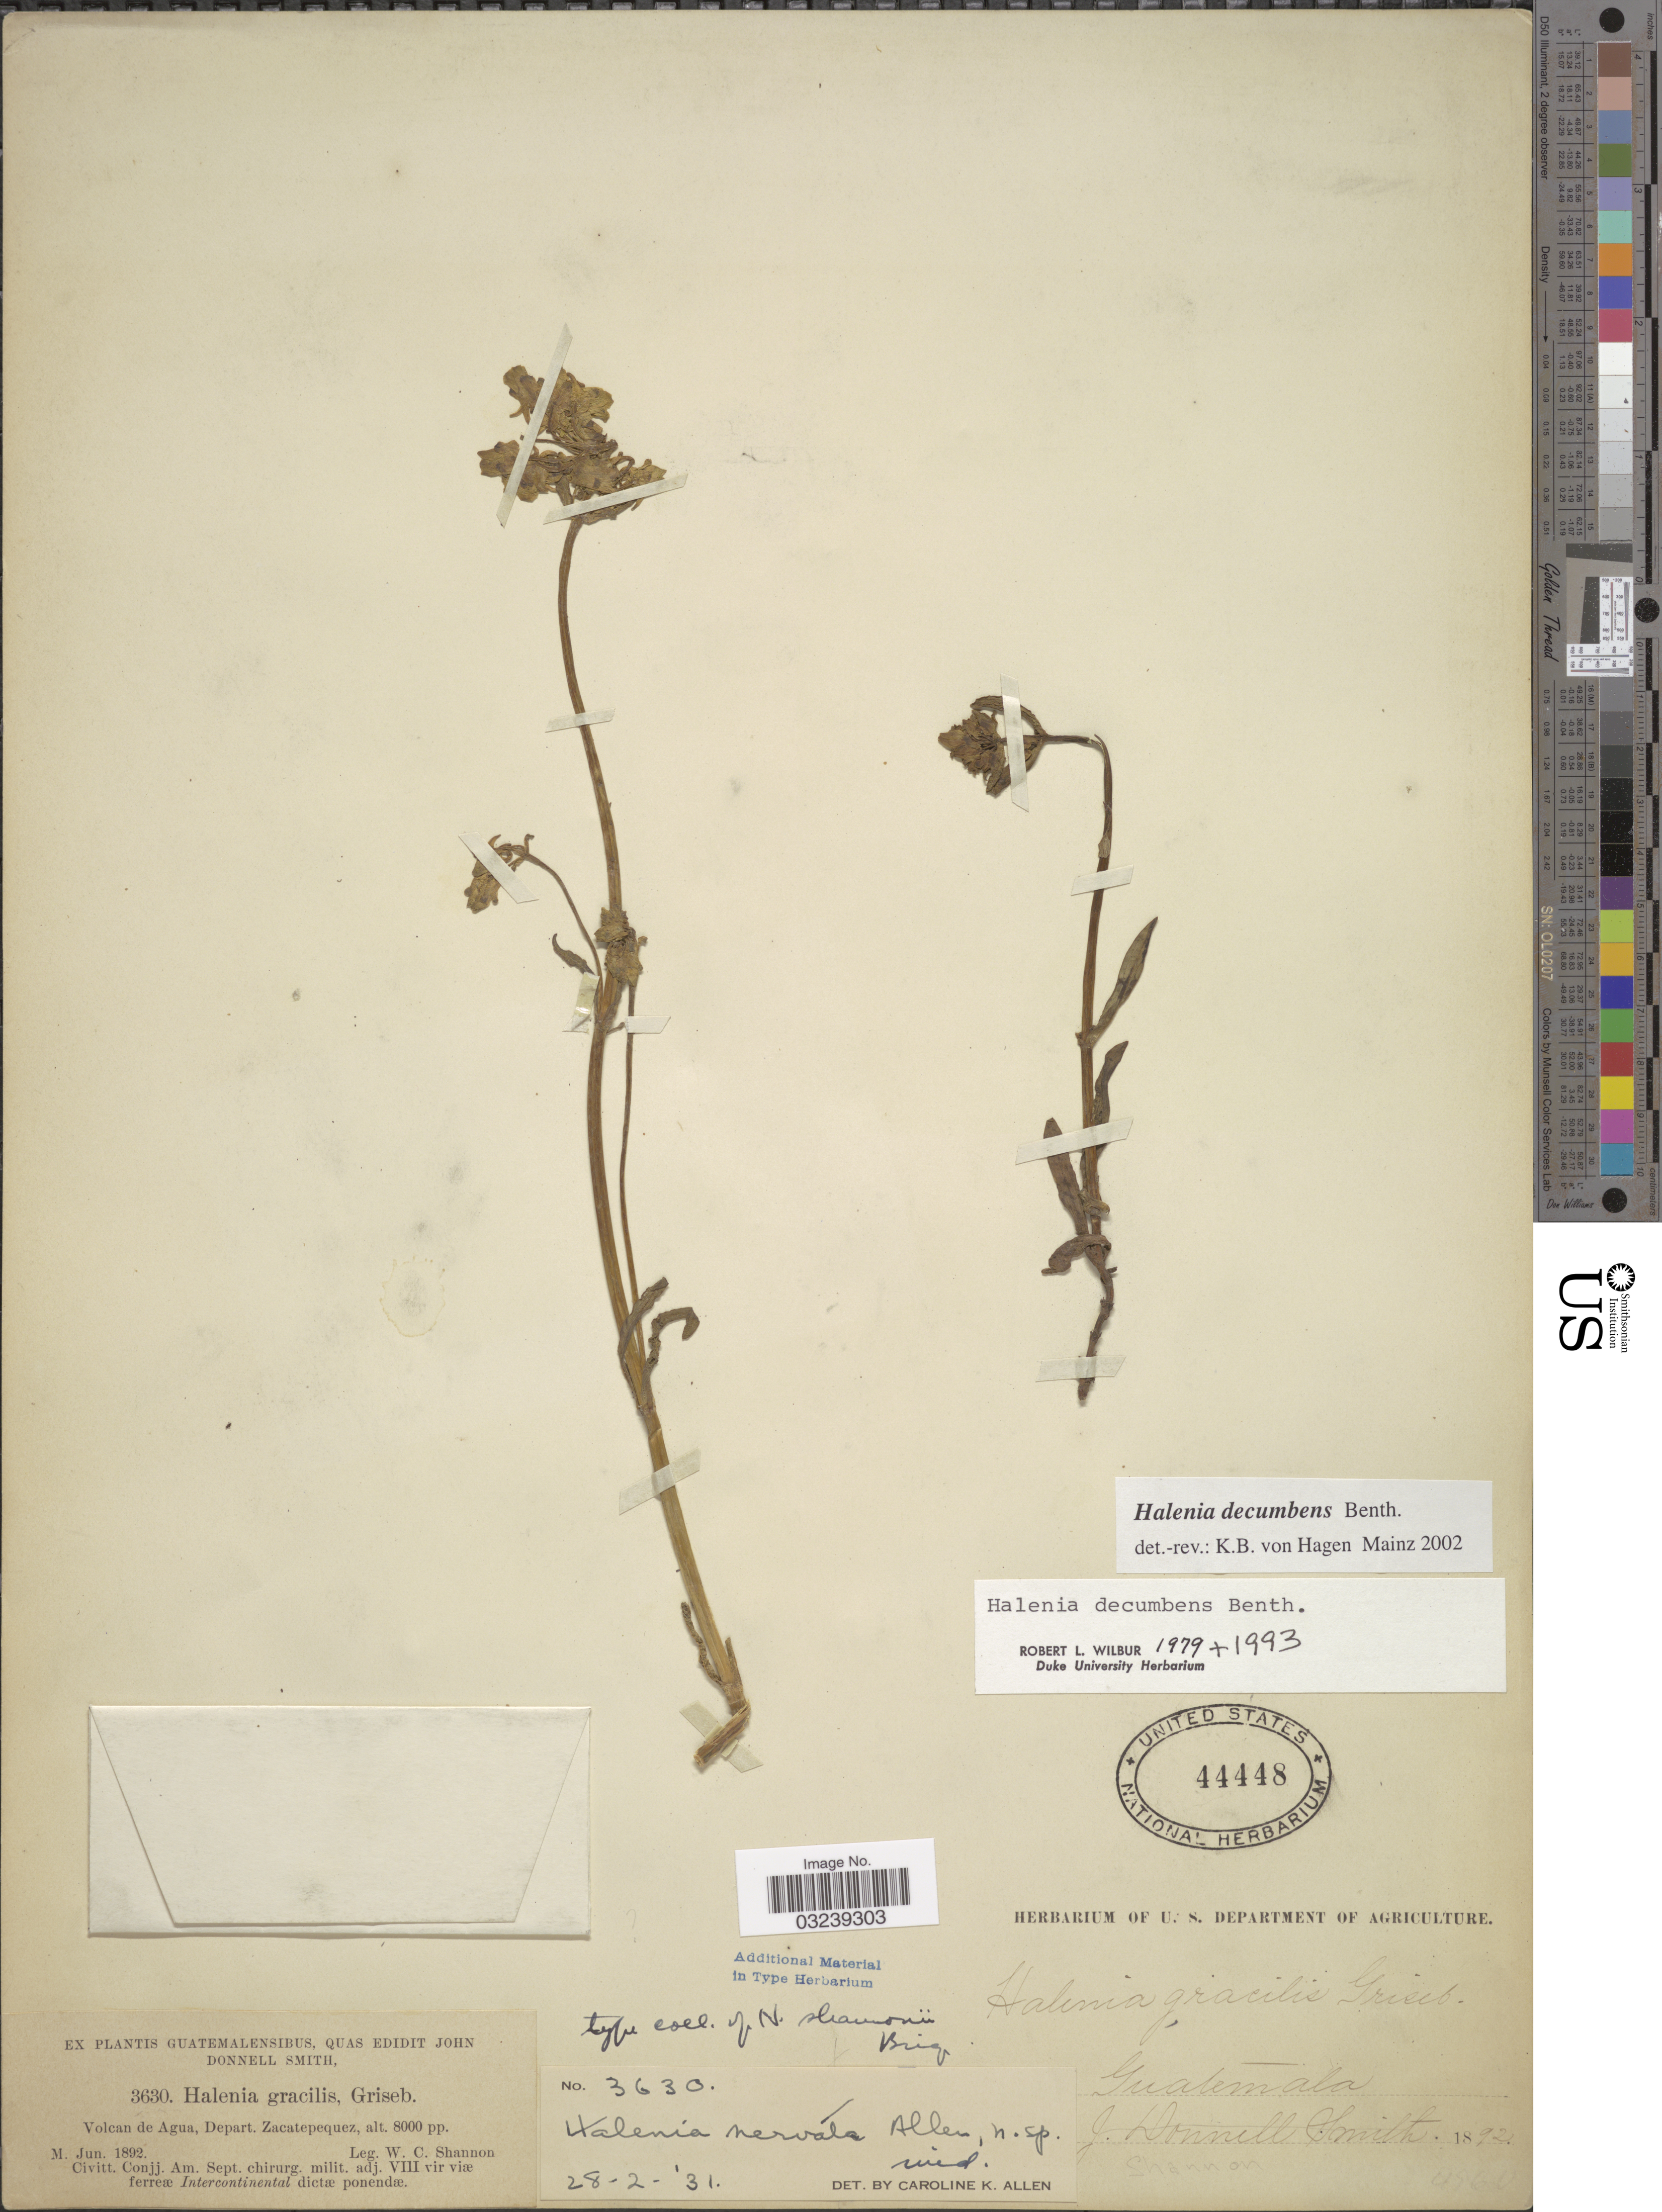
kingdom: Plantae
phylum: Tracheophyta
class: Magnoliopsida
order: Gentianales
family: Gentianaceae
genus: Halenia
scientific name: Halenia decumbens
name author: Benth.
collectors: W. C. Shannon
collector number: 3630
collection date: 1892-06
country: Guatemala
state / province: Sacatepéquez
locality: Volcan de Agua, Depart. Zacatepequez.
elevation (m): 2438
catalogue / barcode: US 44448